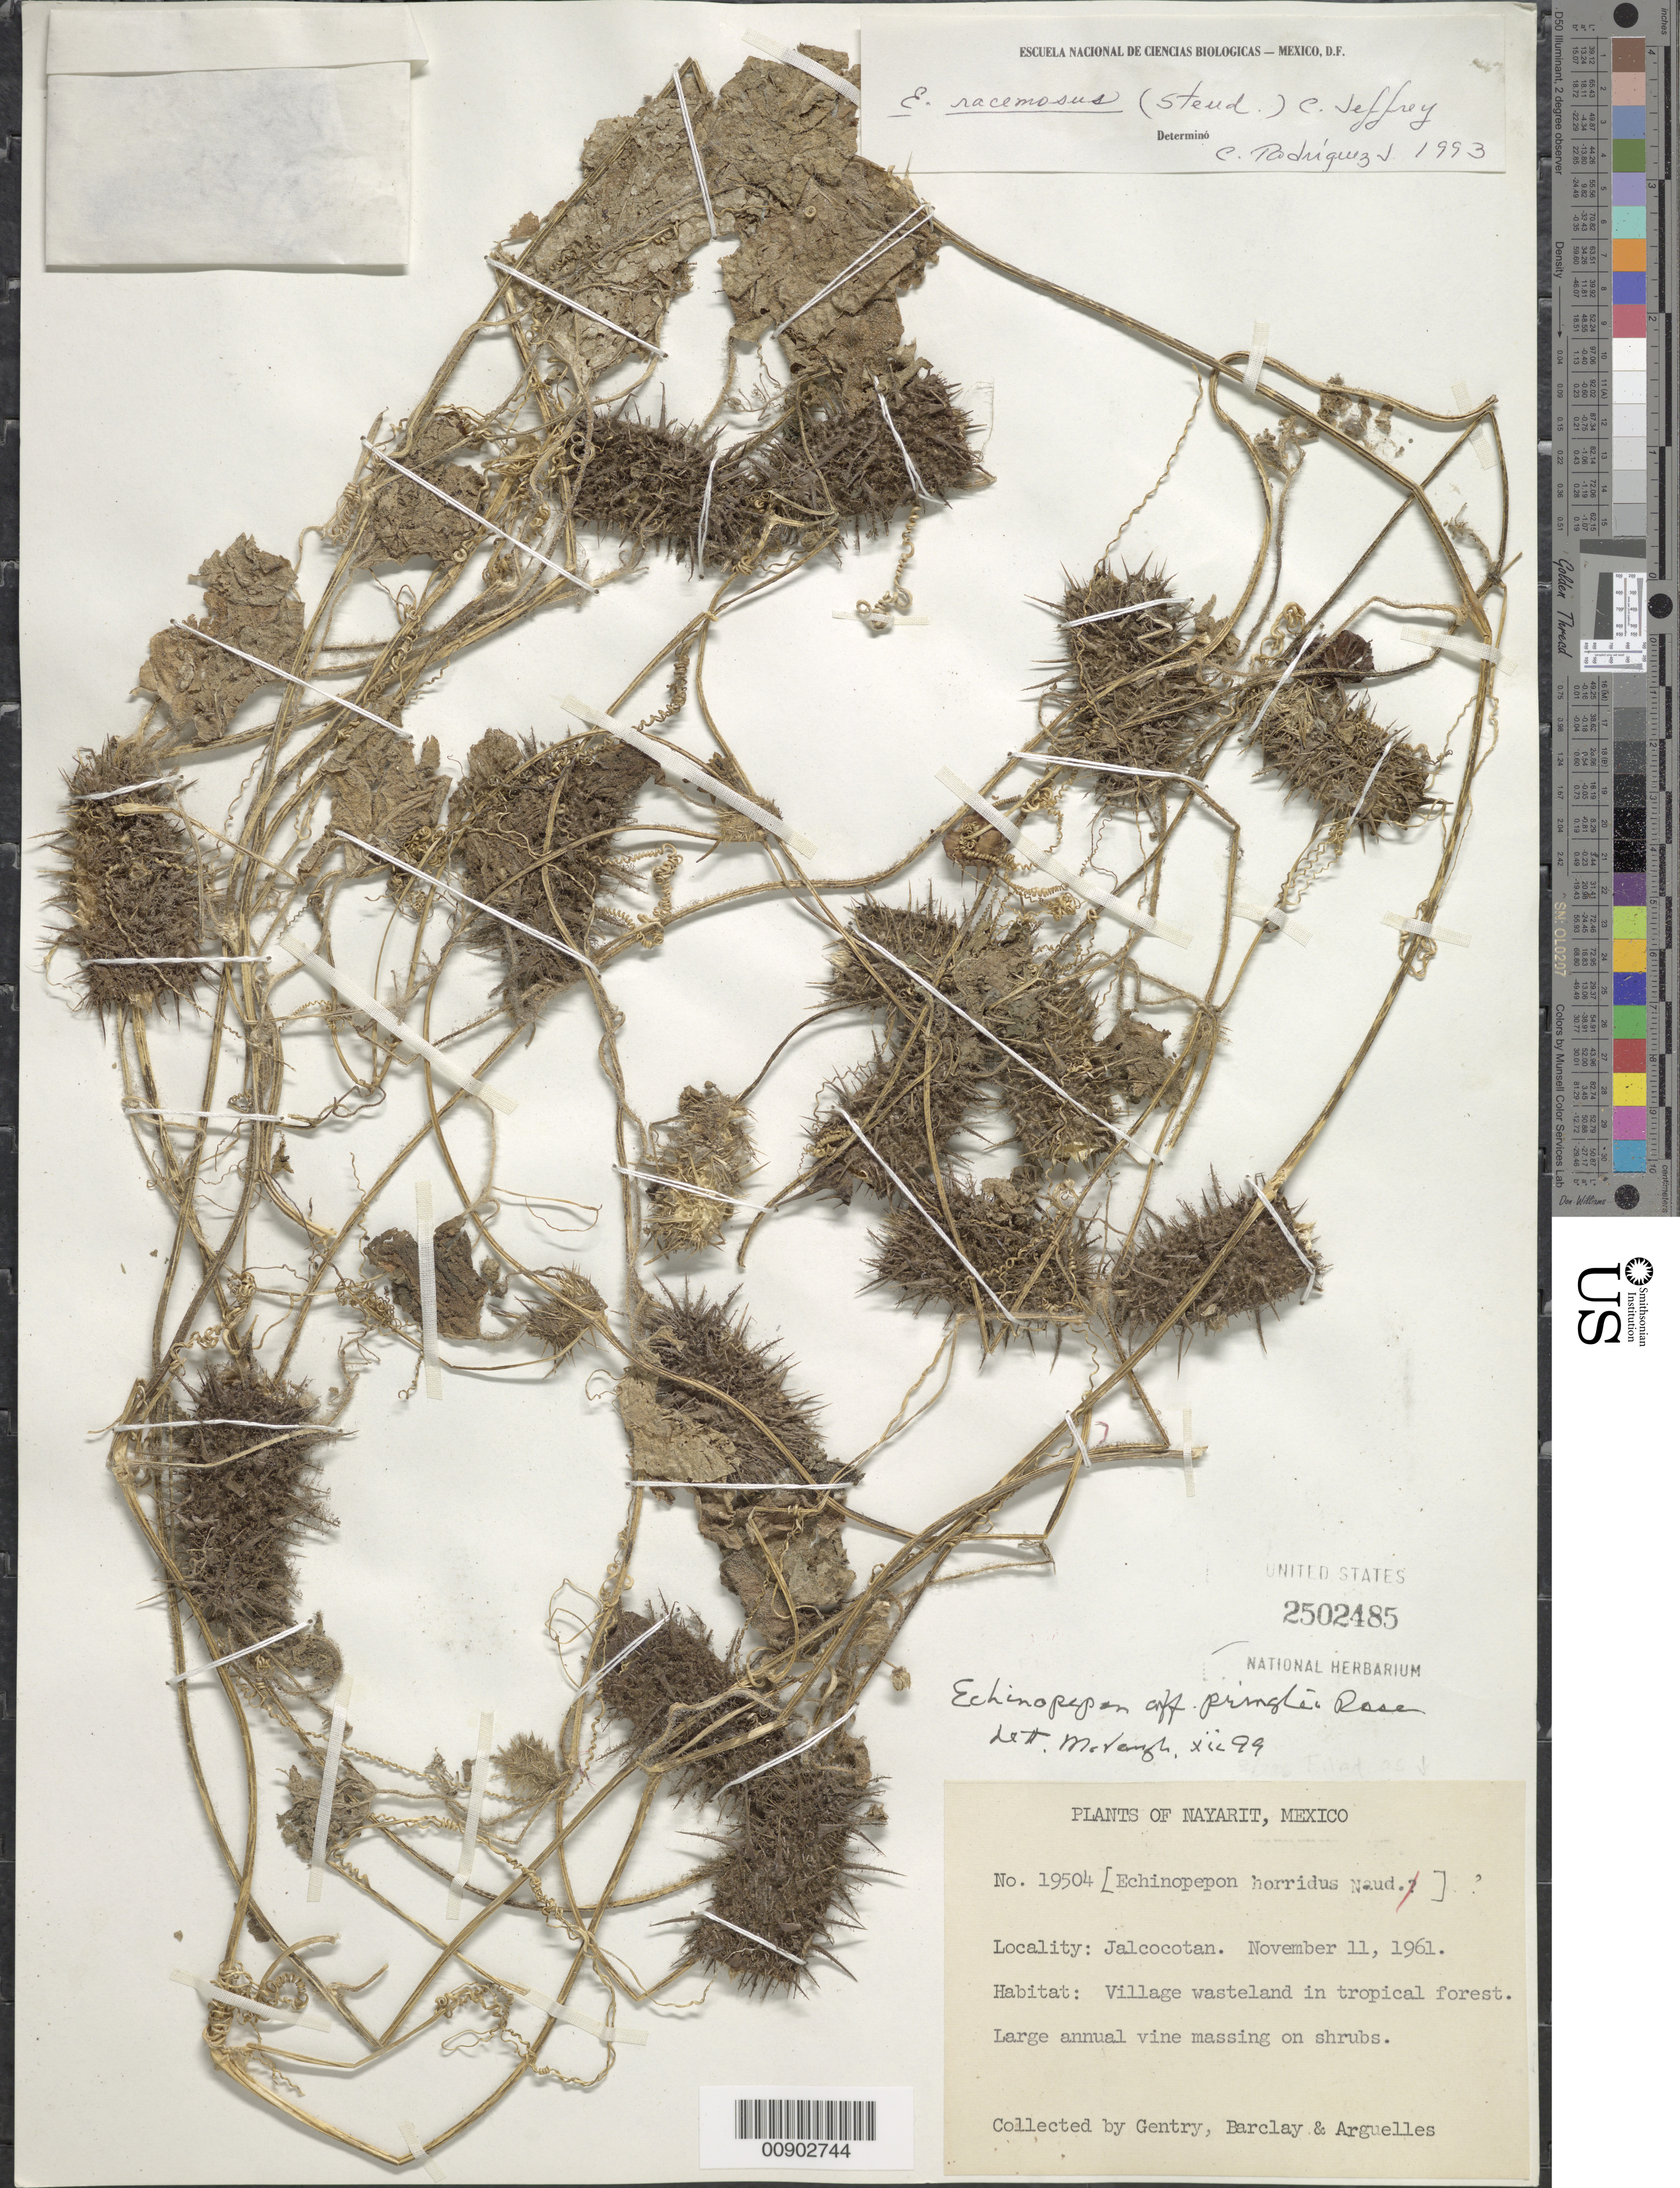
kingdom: Plantae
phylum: Tracheophyta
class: Magnoliopsida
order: Cucurbitales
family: Cucurbitaceae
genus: Echinopepon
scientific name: Echinopepon horridus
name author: Naudin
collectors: Gentry, --, -- Barclay & Arguelles, --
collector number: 19504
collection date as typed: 11 Nov 1961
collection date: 1961-11-11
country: Mexico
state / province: Nayarit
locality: Jalcocotan, Nayarit.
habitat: Village wasterland in tropical forest. Vine massing on shrubs.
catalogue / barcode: US 2502485